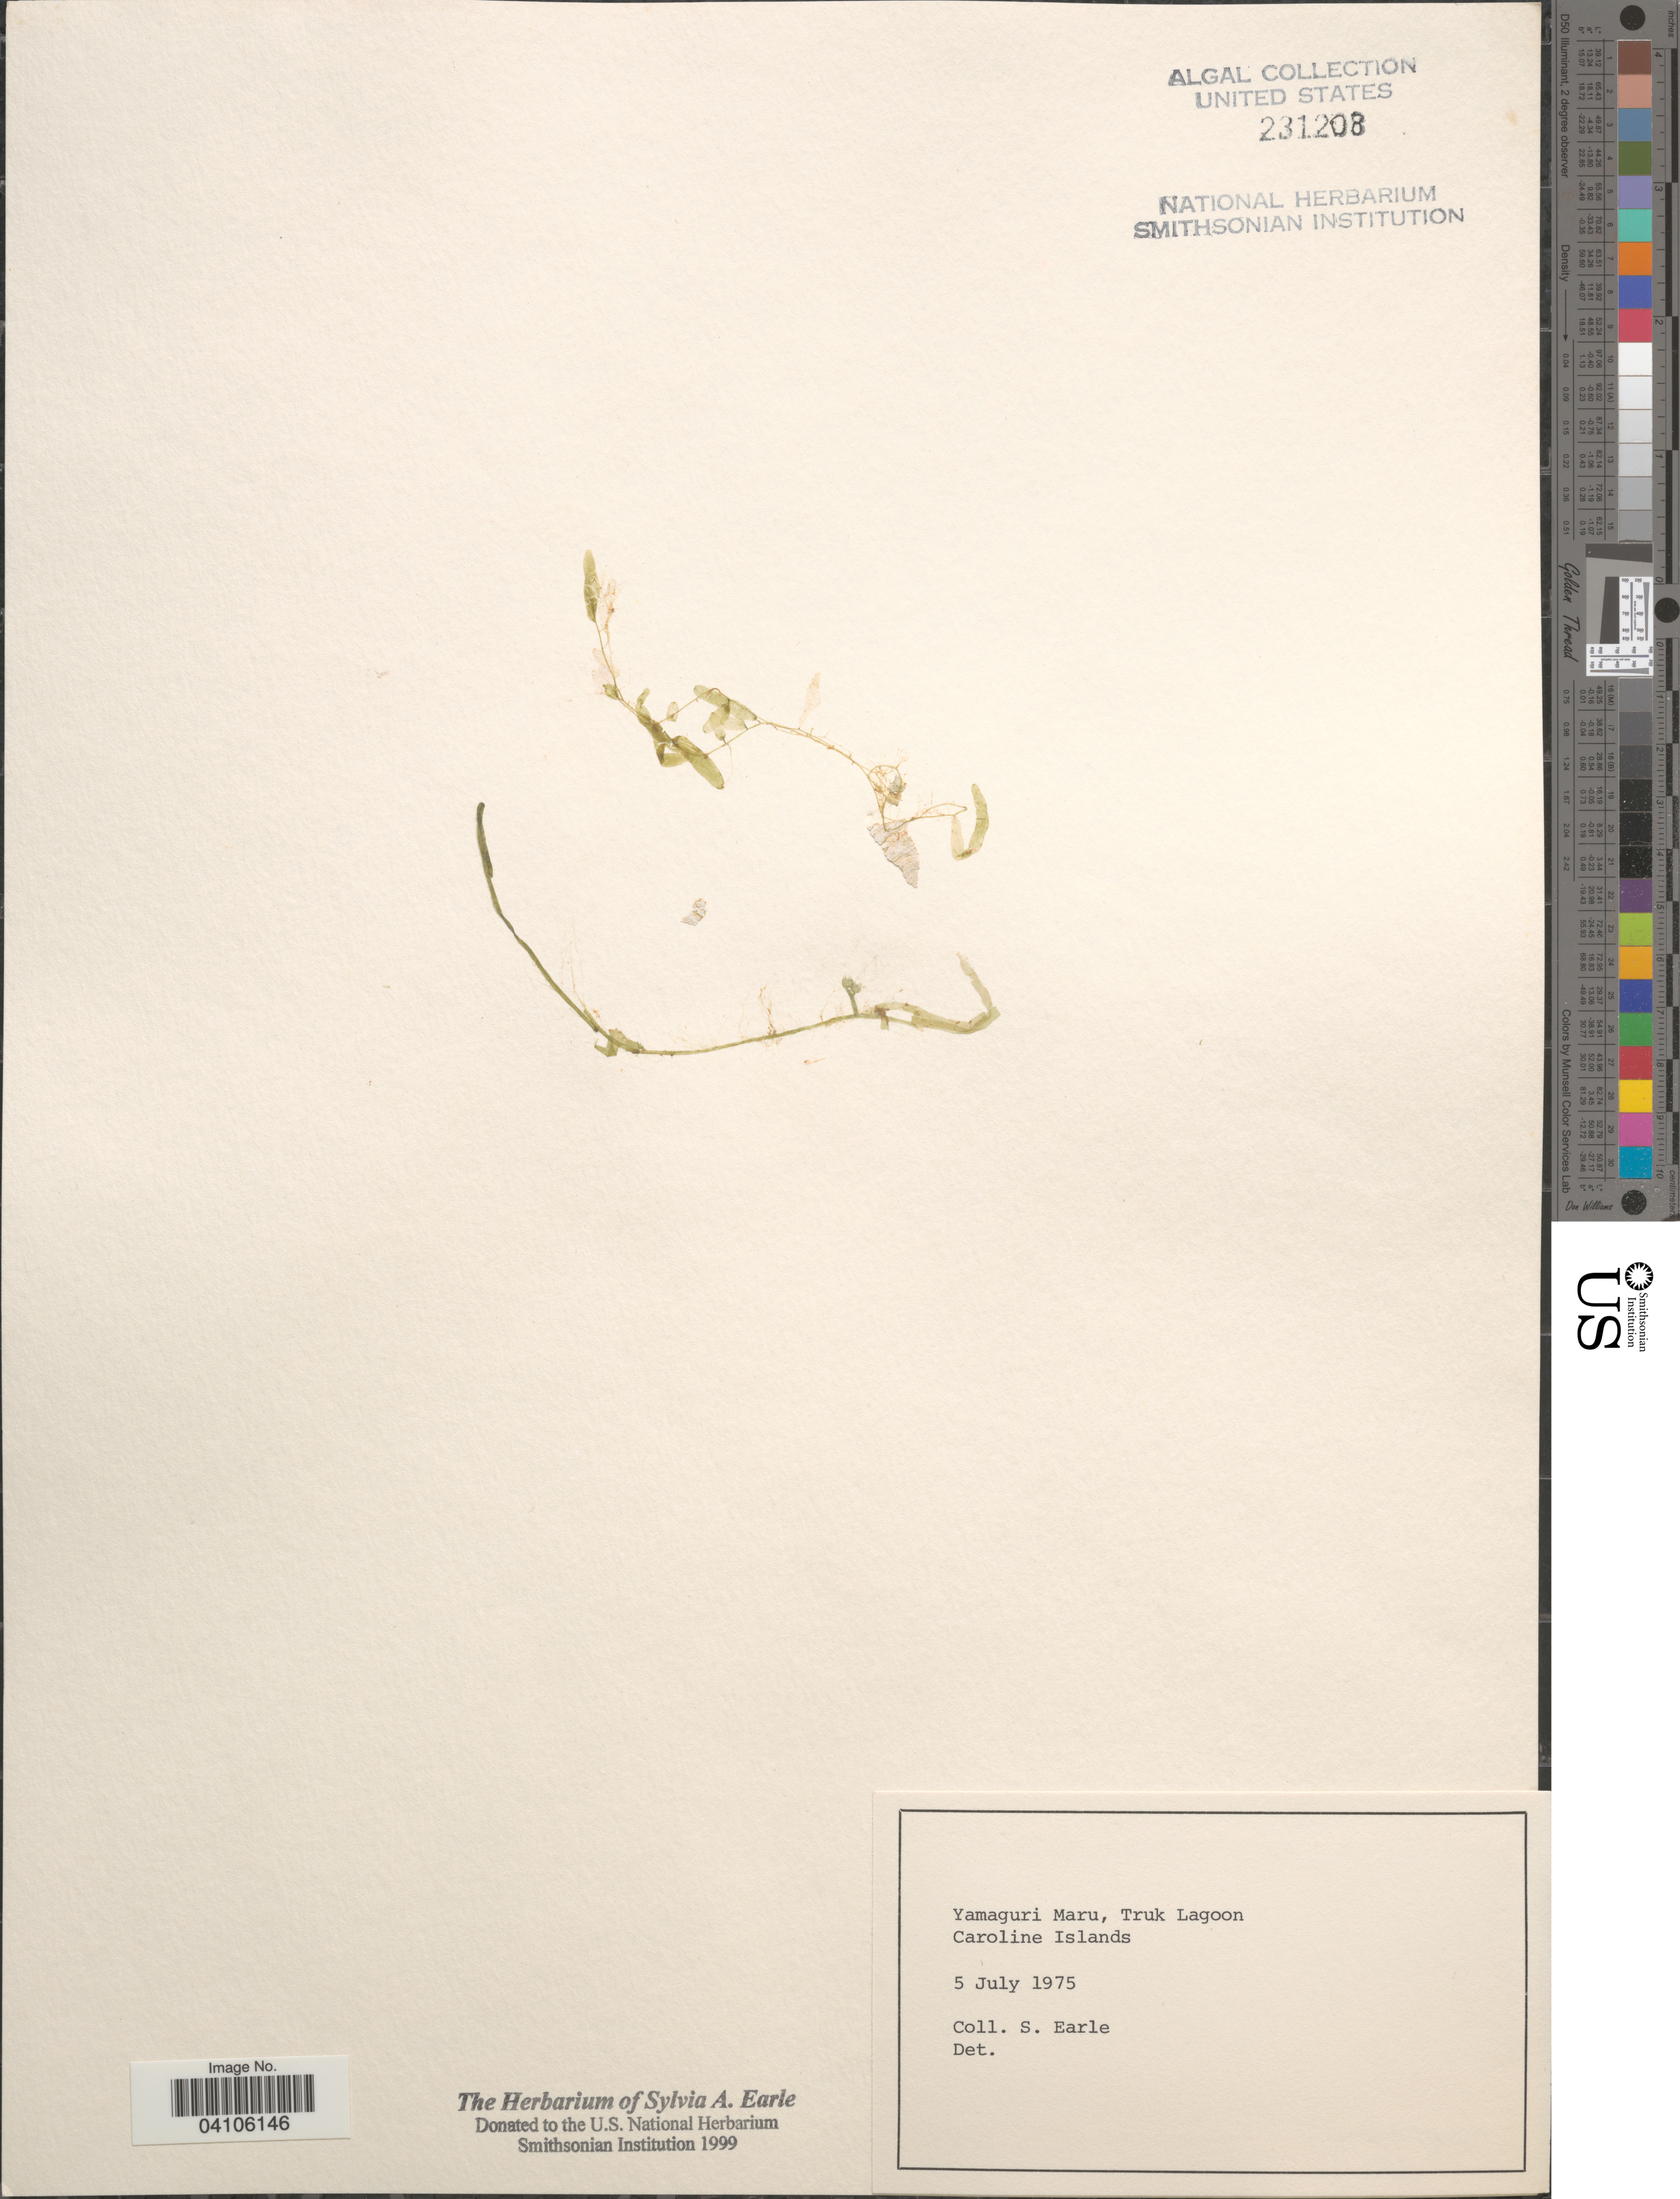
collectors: S. A. Earle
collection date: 1975-07-05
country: Micronesia, Federated States of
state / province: Truk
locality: Yamaguri Maru, Truk Lagoon. Caroline Islands.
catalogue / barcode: US 231208